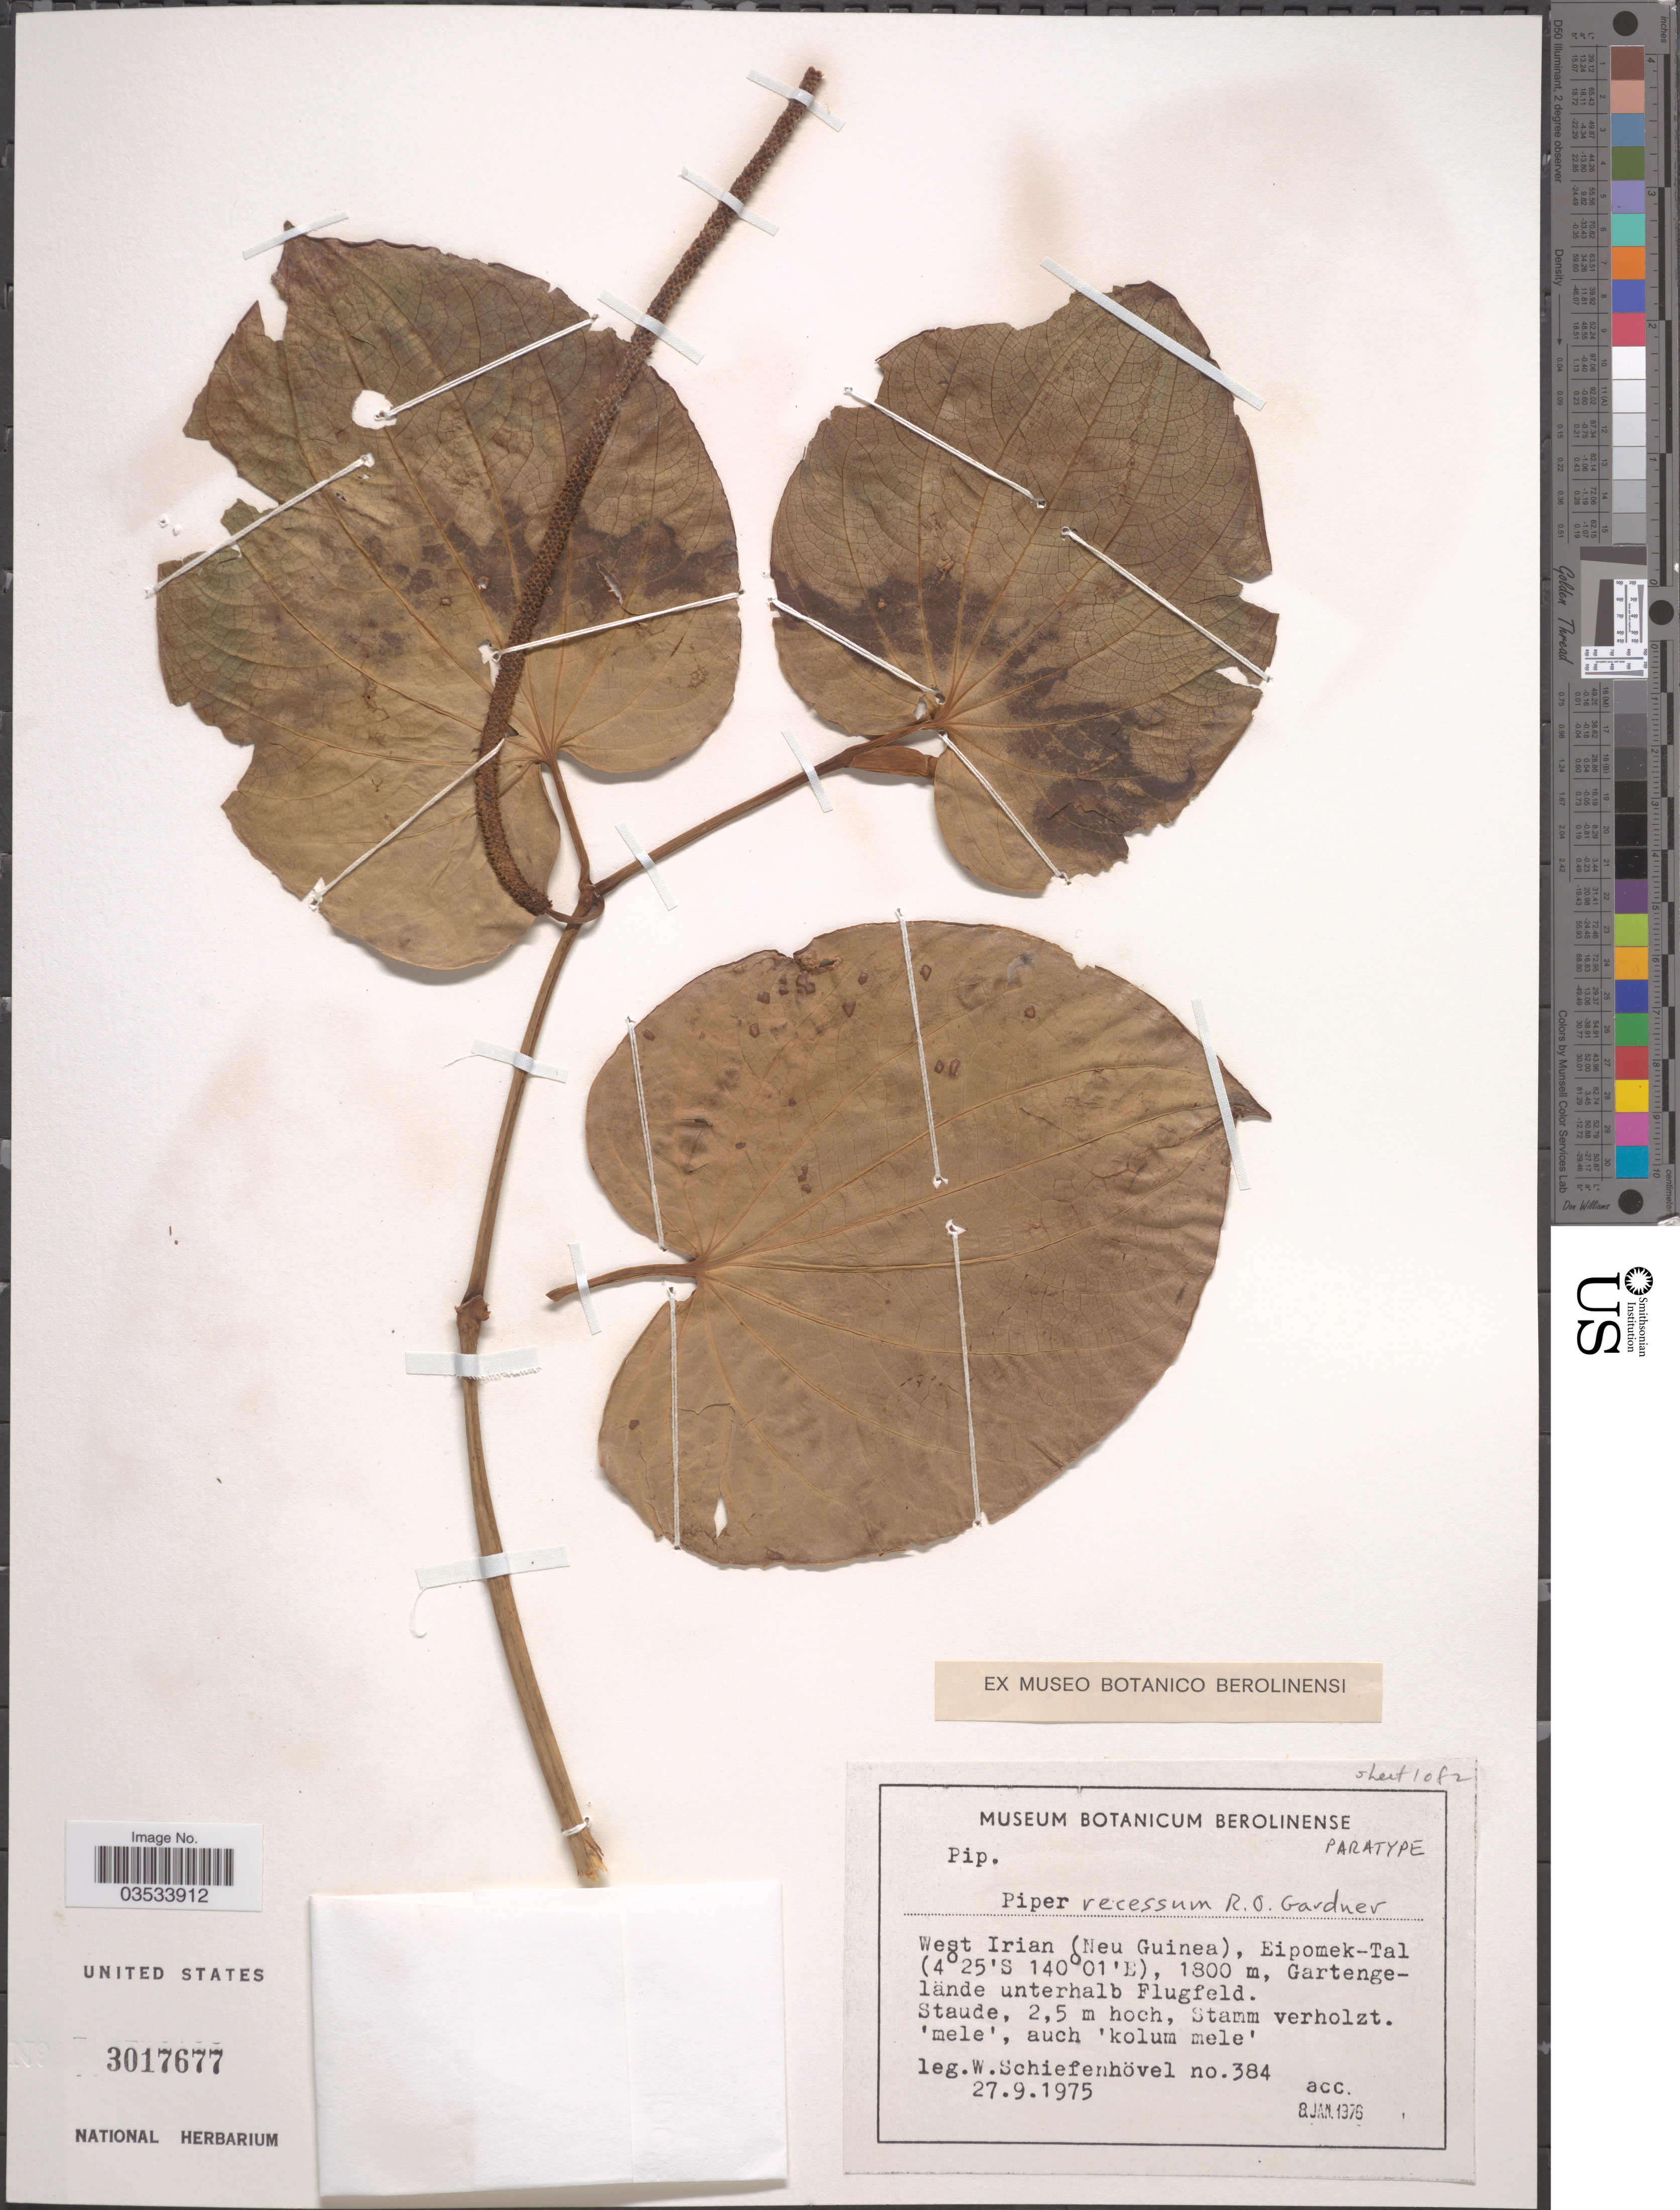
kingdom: Plantae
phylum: Tracheophyta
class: Magnoliopsida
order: Piperales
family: Piperaceae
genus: Piper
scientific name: Piper recessum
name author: R.O. Gardner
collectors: W. Schiefenhövel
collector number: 384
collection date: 1975-09-27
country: Indonesia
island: New Guinea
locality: West Irian (Neu Guinea), Eipomek-Tal.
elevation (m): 1800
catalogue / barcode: US 3017677